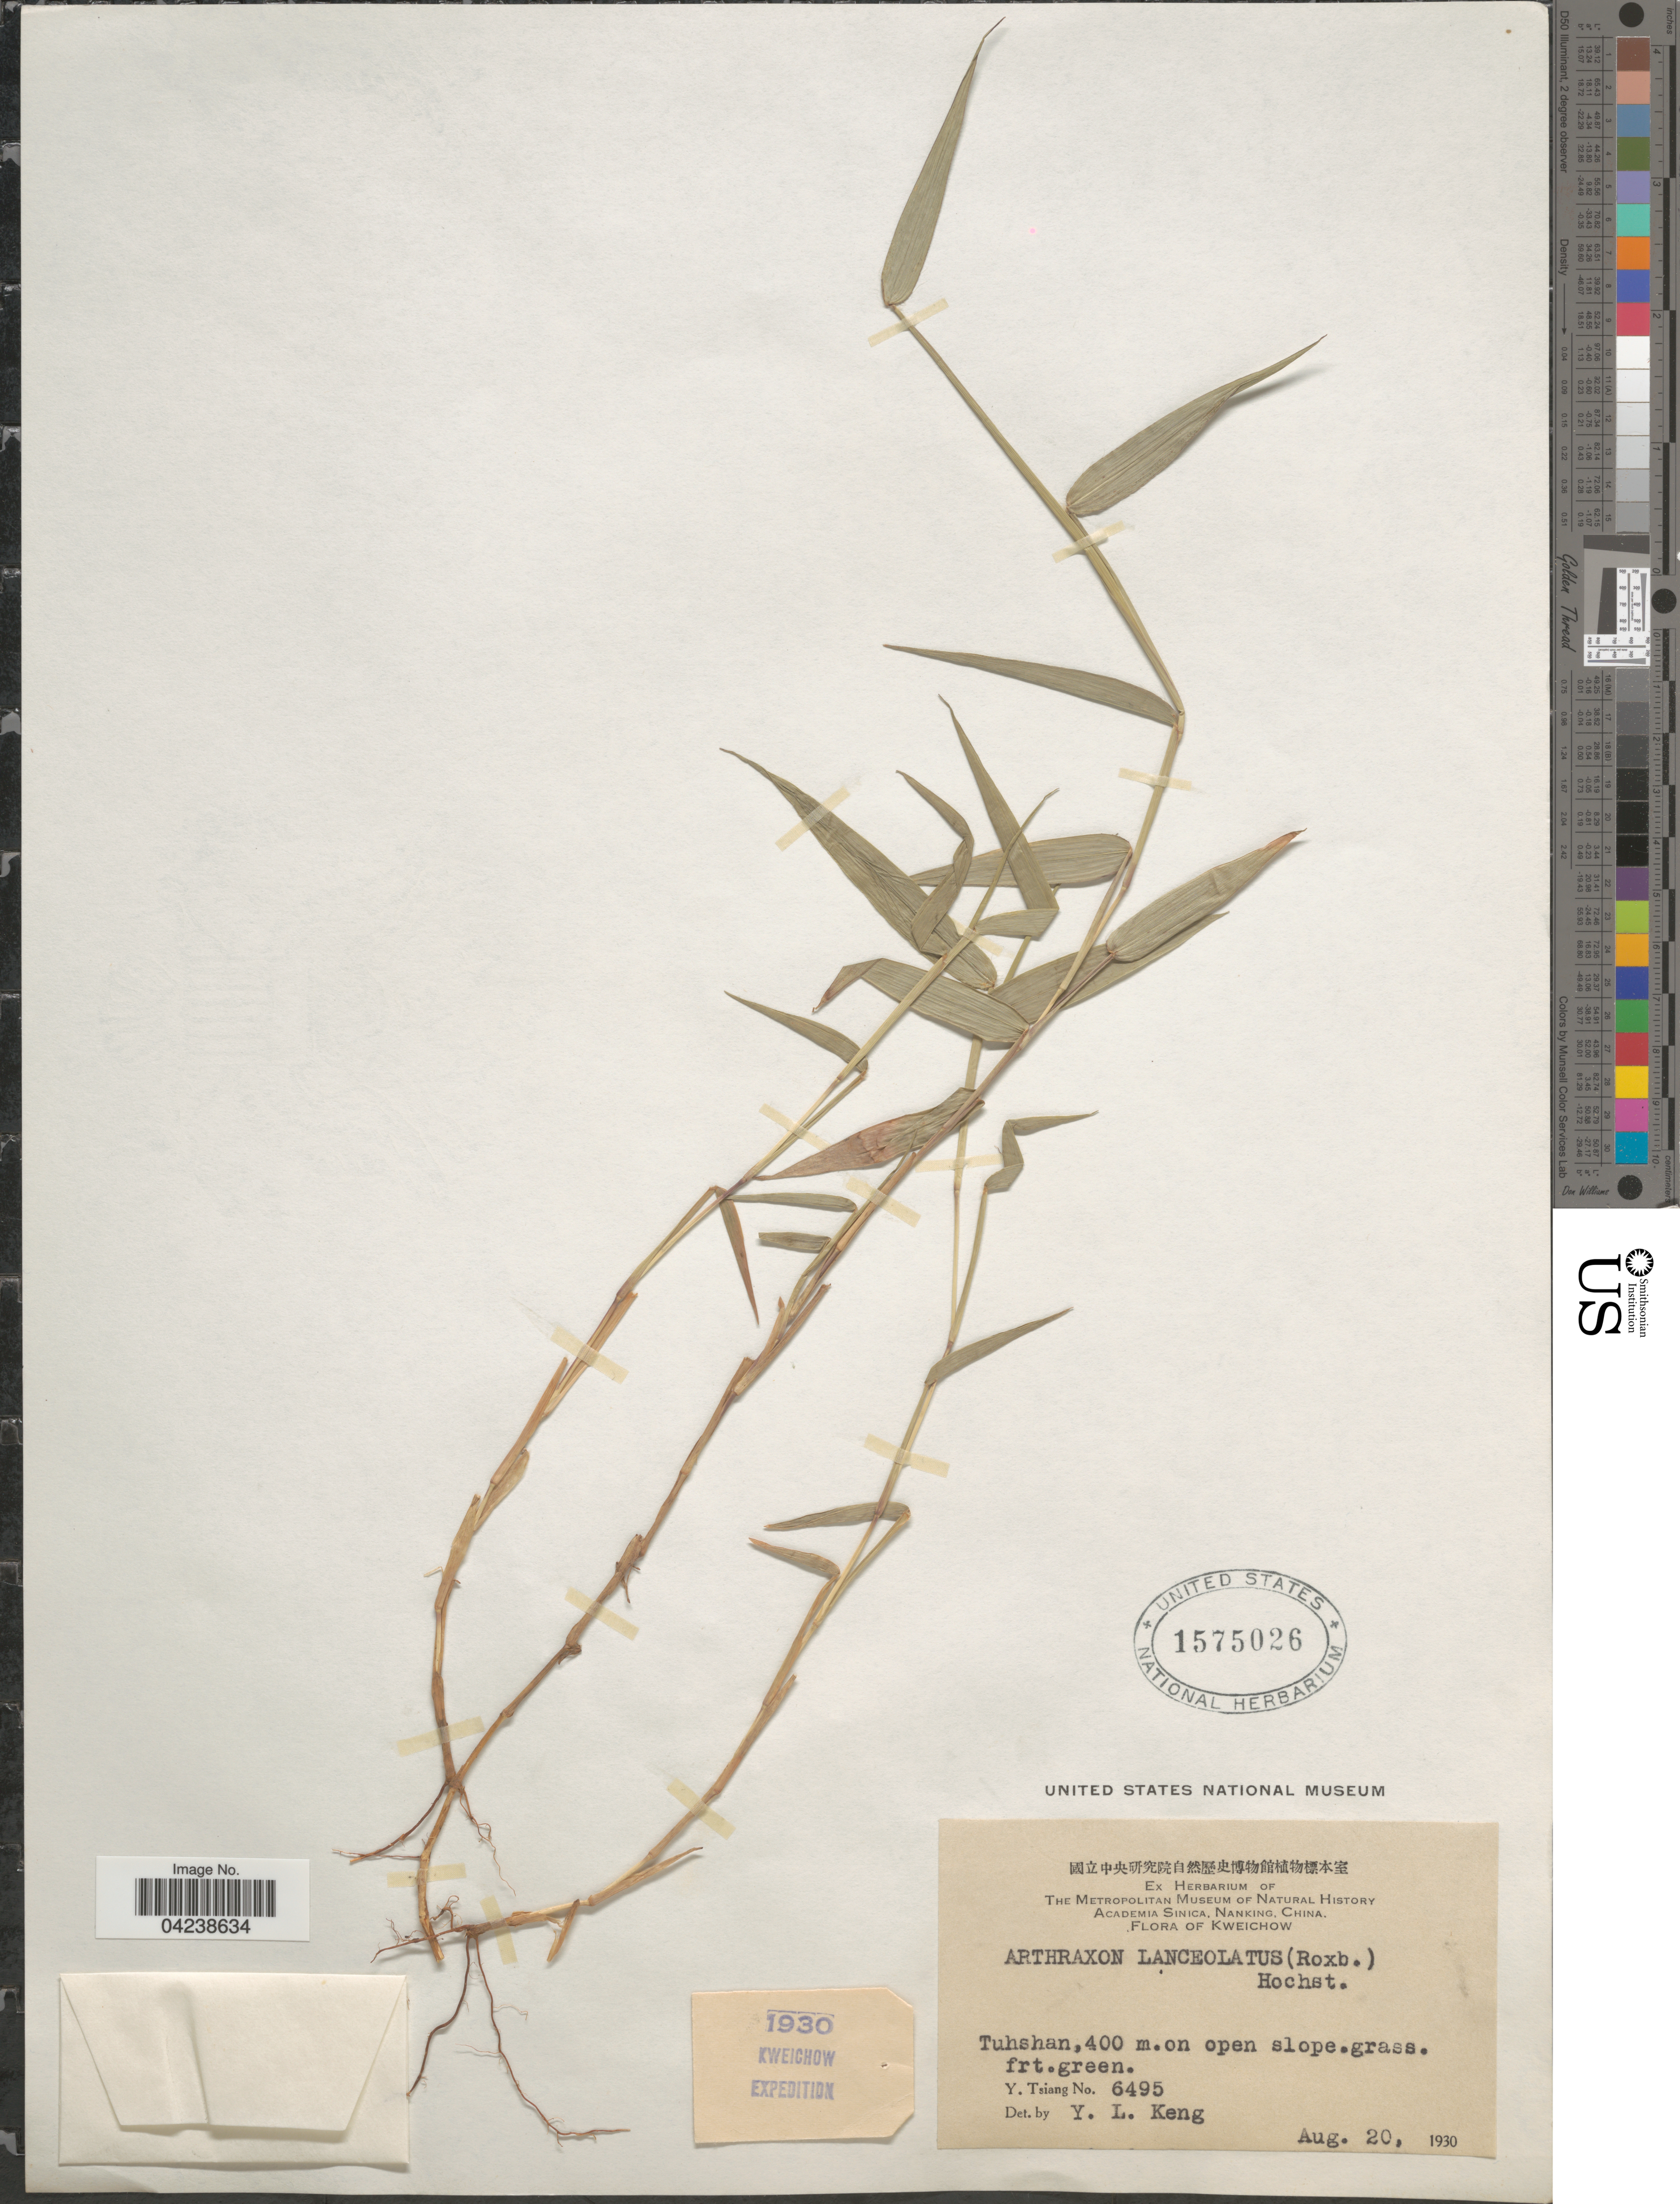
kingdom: Plantae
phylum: Tracheophyta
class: Liliopsida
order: Poales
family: Poaceae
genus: Arthraxon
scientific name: Arthraxon lanceolatus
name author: (Roxb.) Hochst.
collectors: Y. Tsiang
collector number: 6495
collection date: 1930-08-20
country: China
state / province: Guizhou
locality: Kewichow. Tuhshan. On open slope. 1930 Kweichow Expedition.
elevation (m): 400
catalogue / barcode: US 1575026